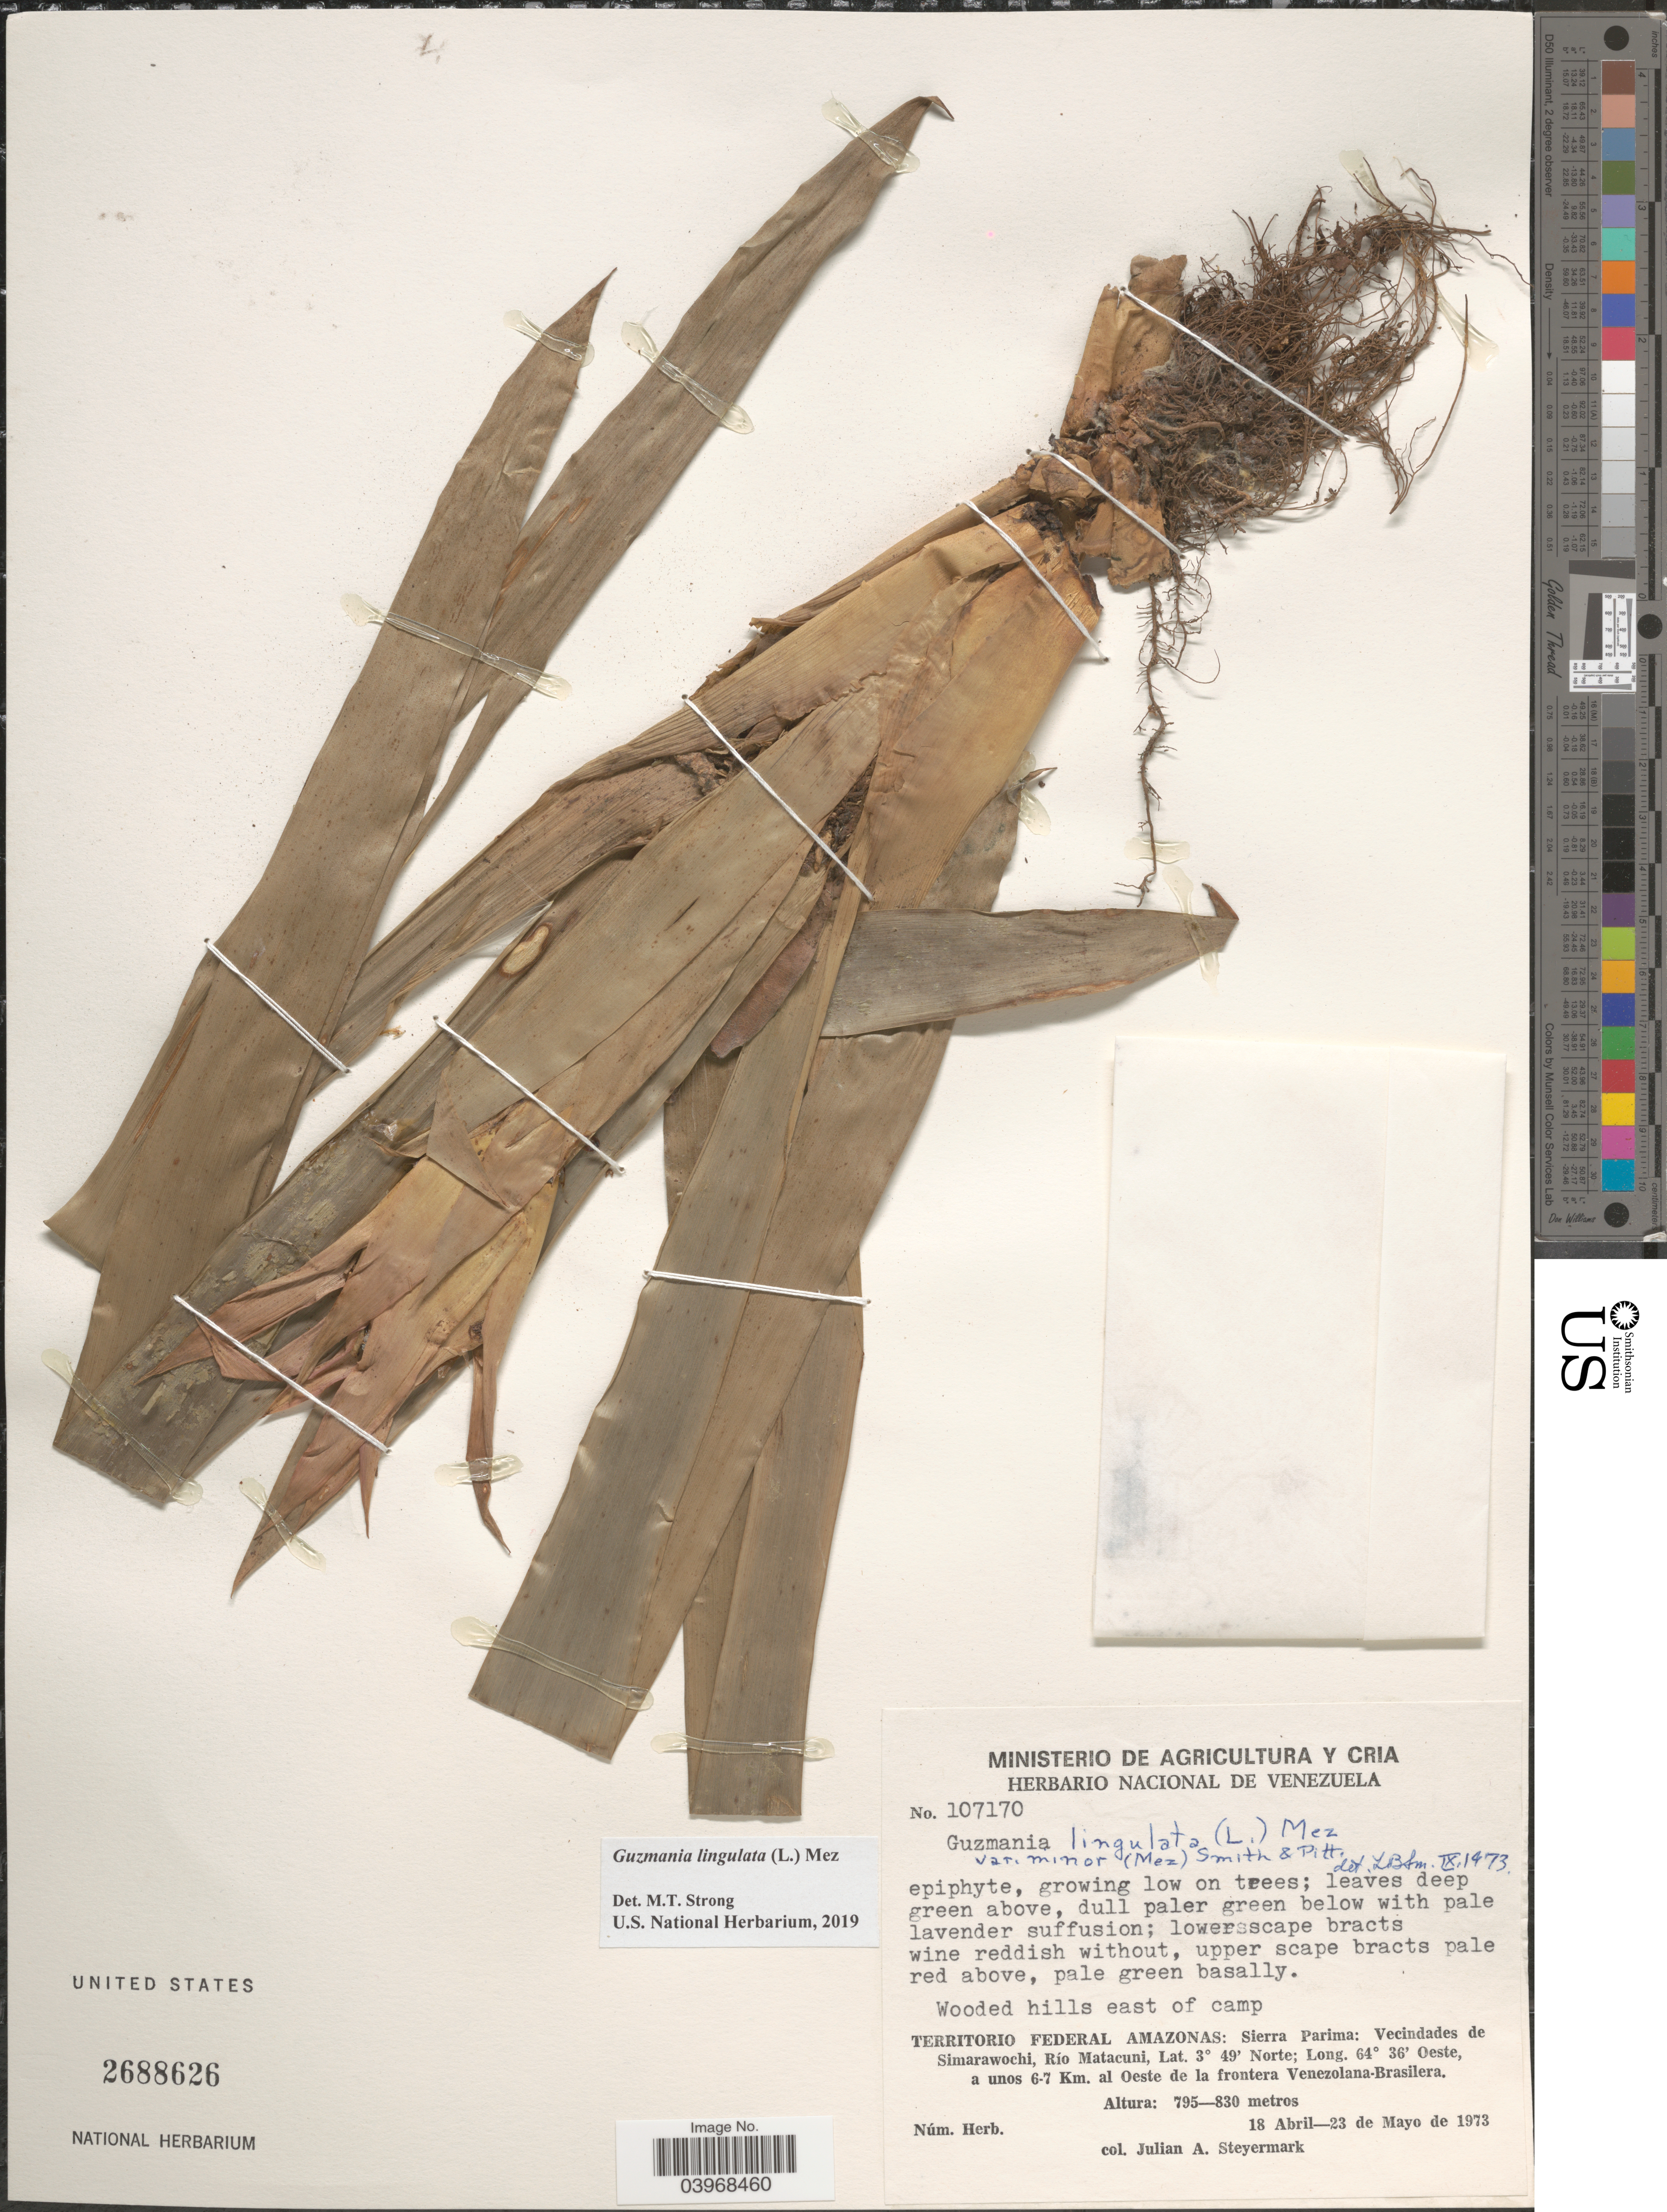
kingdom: Plantae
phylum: Tracheophyta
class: Liliopsida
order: Poales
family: Bromeliaceae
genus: Guzmania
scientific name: Guzmania lingulata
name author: (L.) Mez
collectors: J. Steyermark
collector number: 107170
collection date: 1973-04-18/1973-05-23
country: Venezuela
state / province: Amazonas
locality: Wooded hills east of camp. Territorio Federal Amazonas: Sierra Parima: Vecindades de Simarawochi, Río Matacuni, a unos 6-7 Km. al Oeste de la frontera Venezolana-Brasilera.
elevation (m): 795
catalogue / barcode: US 2688626